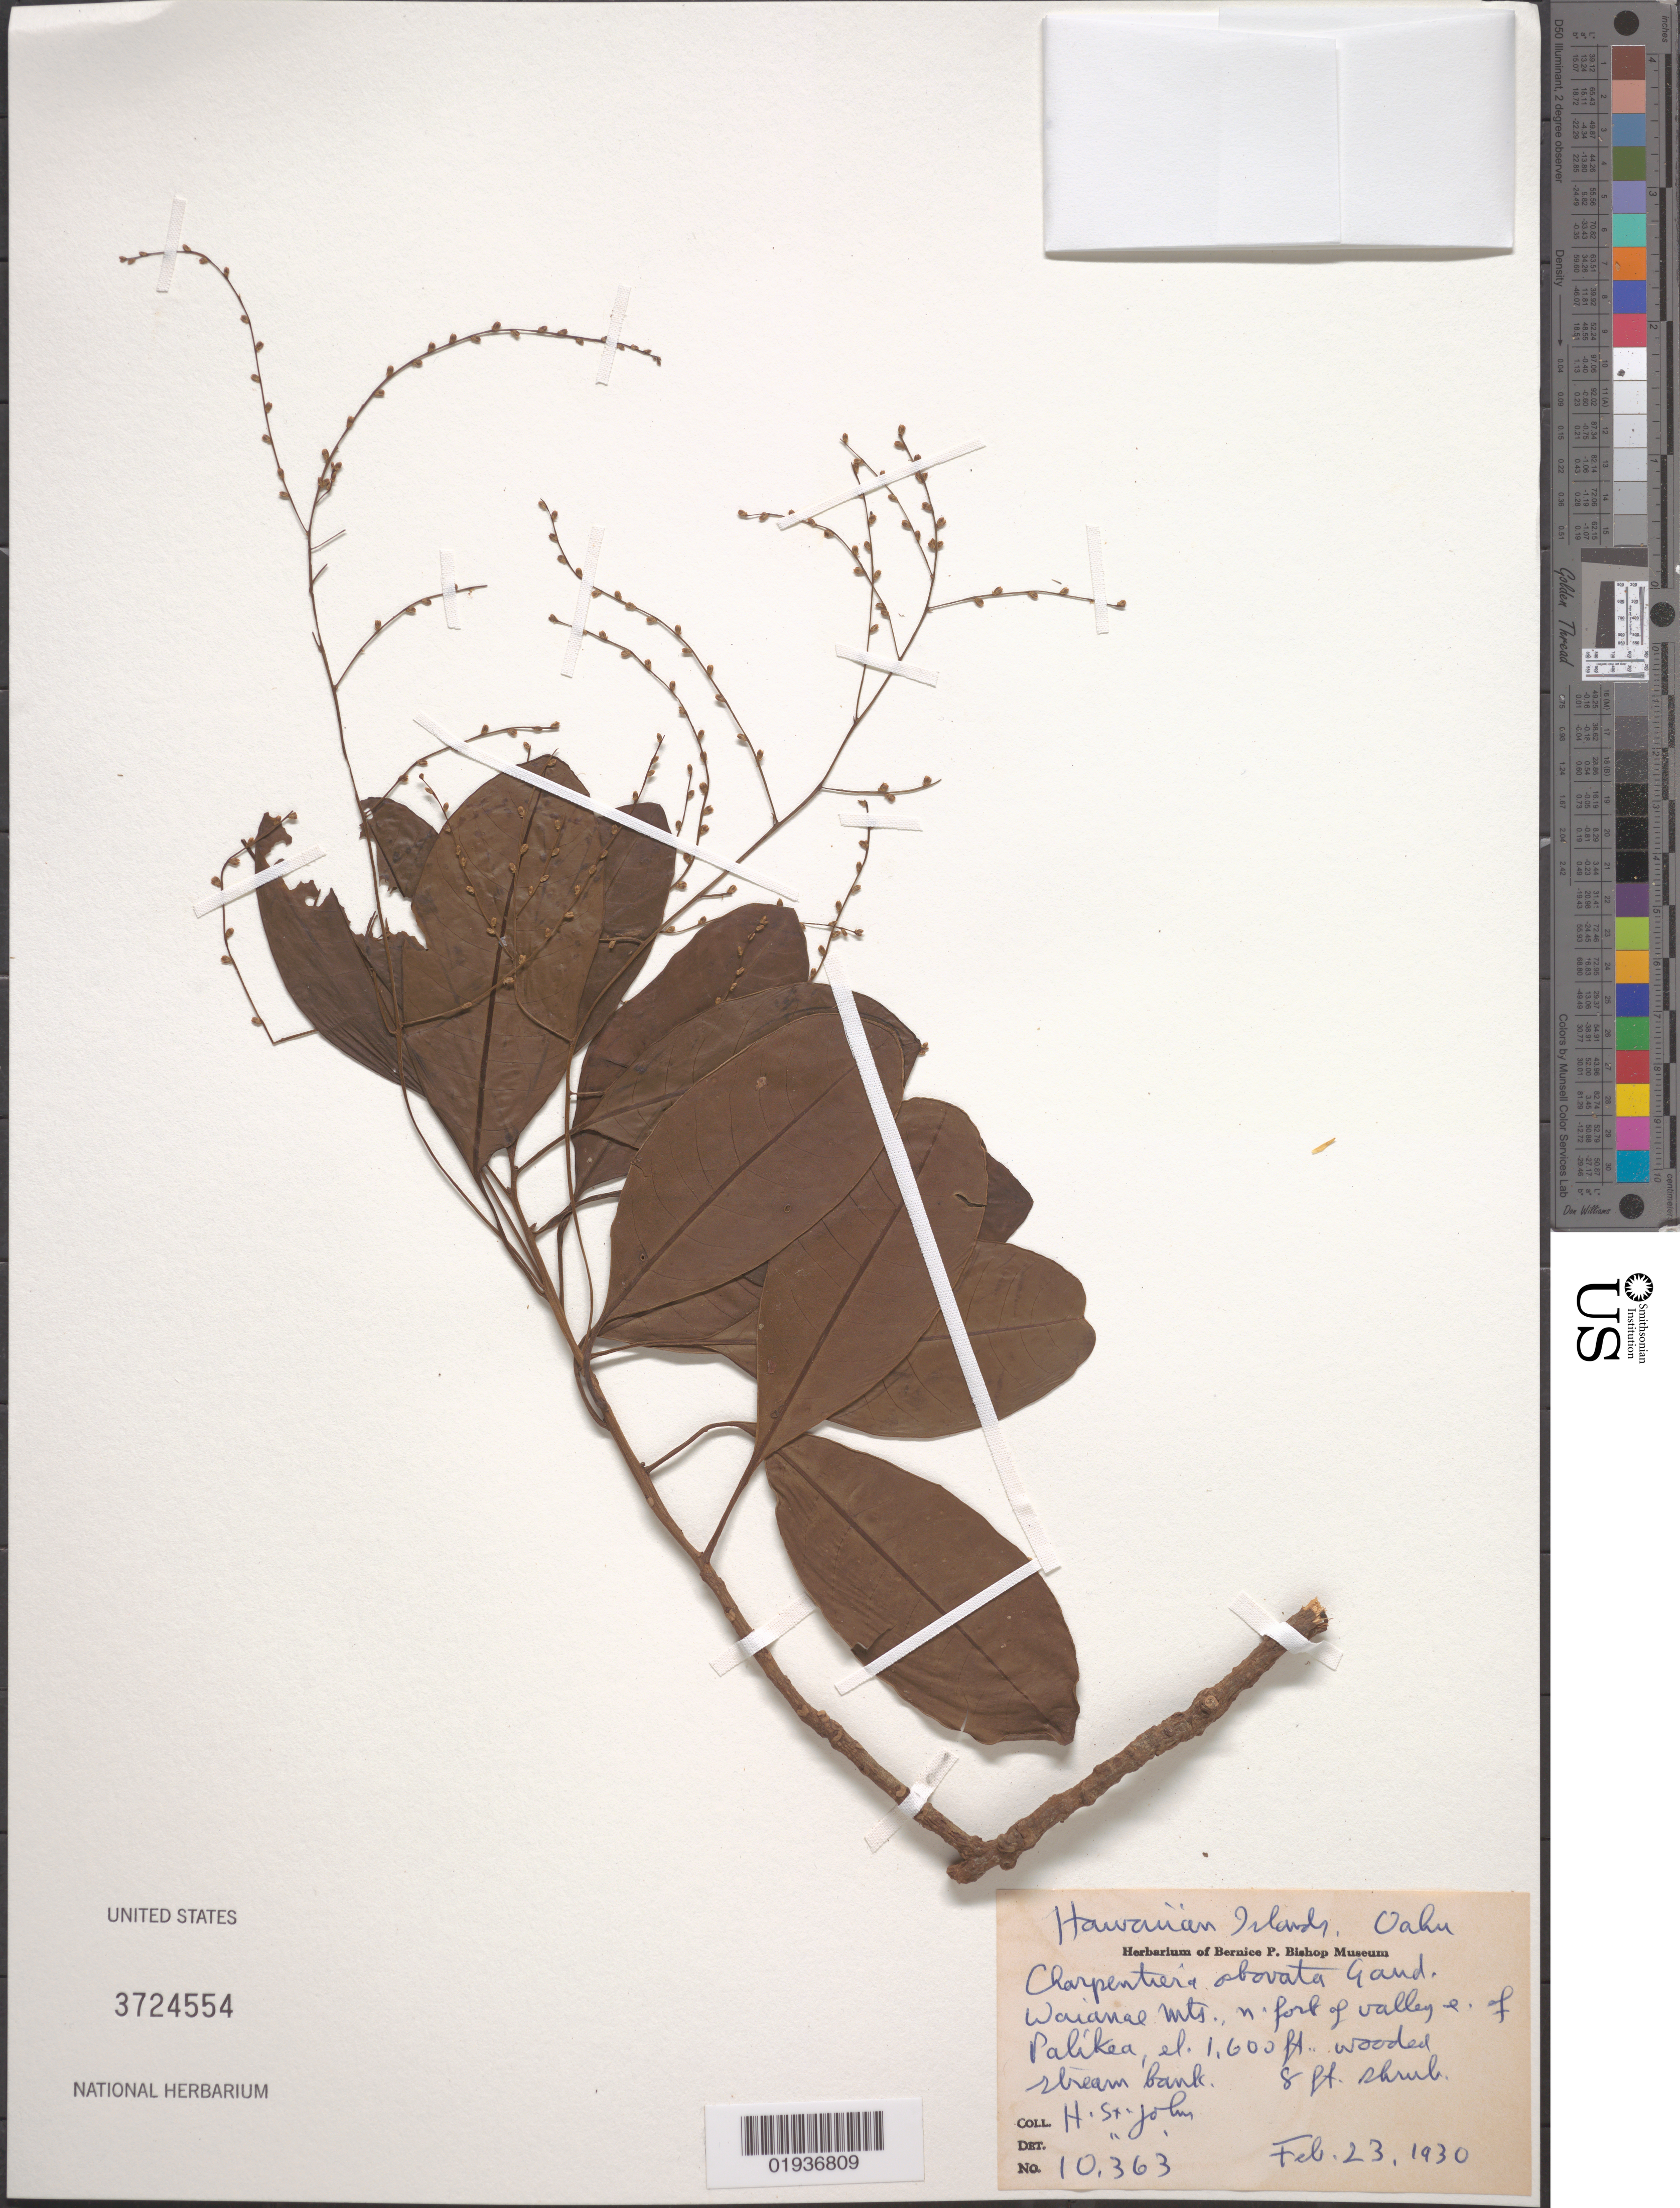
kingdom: Plantae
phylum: Tracheophyta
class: Magnoliopsida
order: Caryophyllales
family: Amaranthaceae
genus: Charpentiera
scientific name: Charpentiera obovata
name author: Gaudich.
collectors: H. St. John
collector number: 10363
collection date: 1930-02-23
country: United States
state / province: Hawaii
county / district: Honolulu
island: Oahu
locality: Hawaiian Islands, Oahu. Waianae Mts., n. fork of valley e. of Palikea.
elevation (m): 488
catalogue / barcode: US 3724554